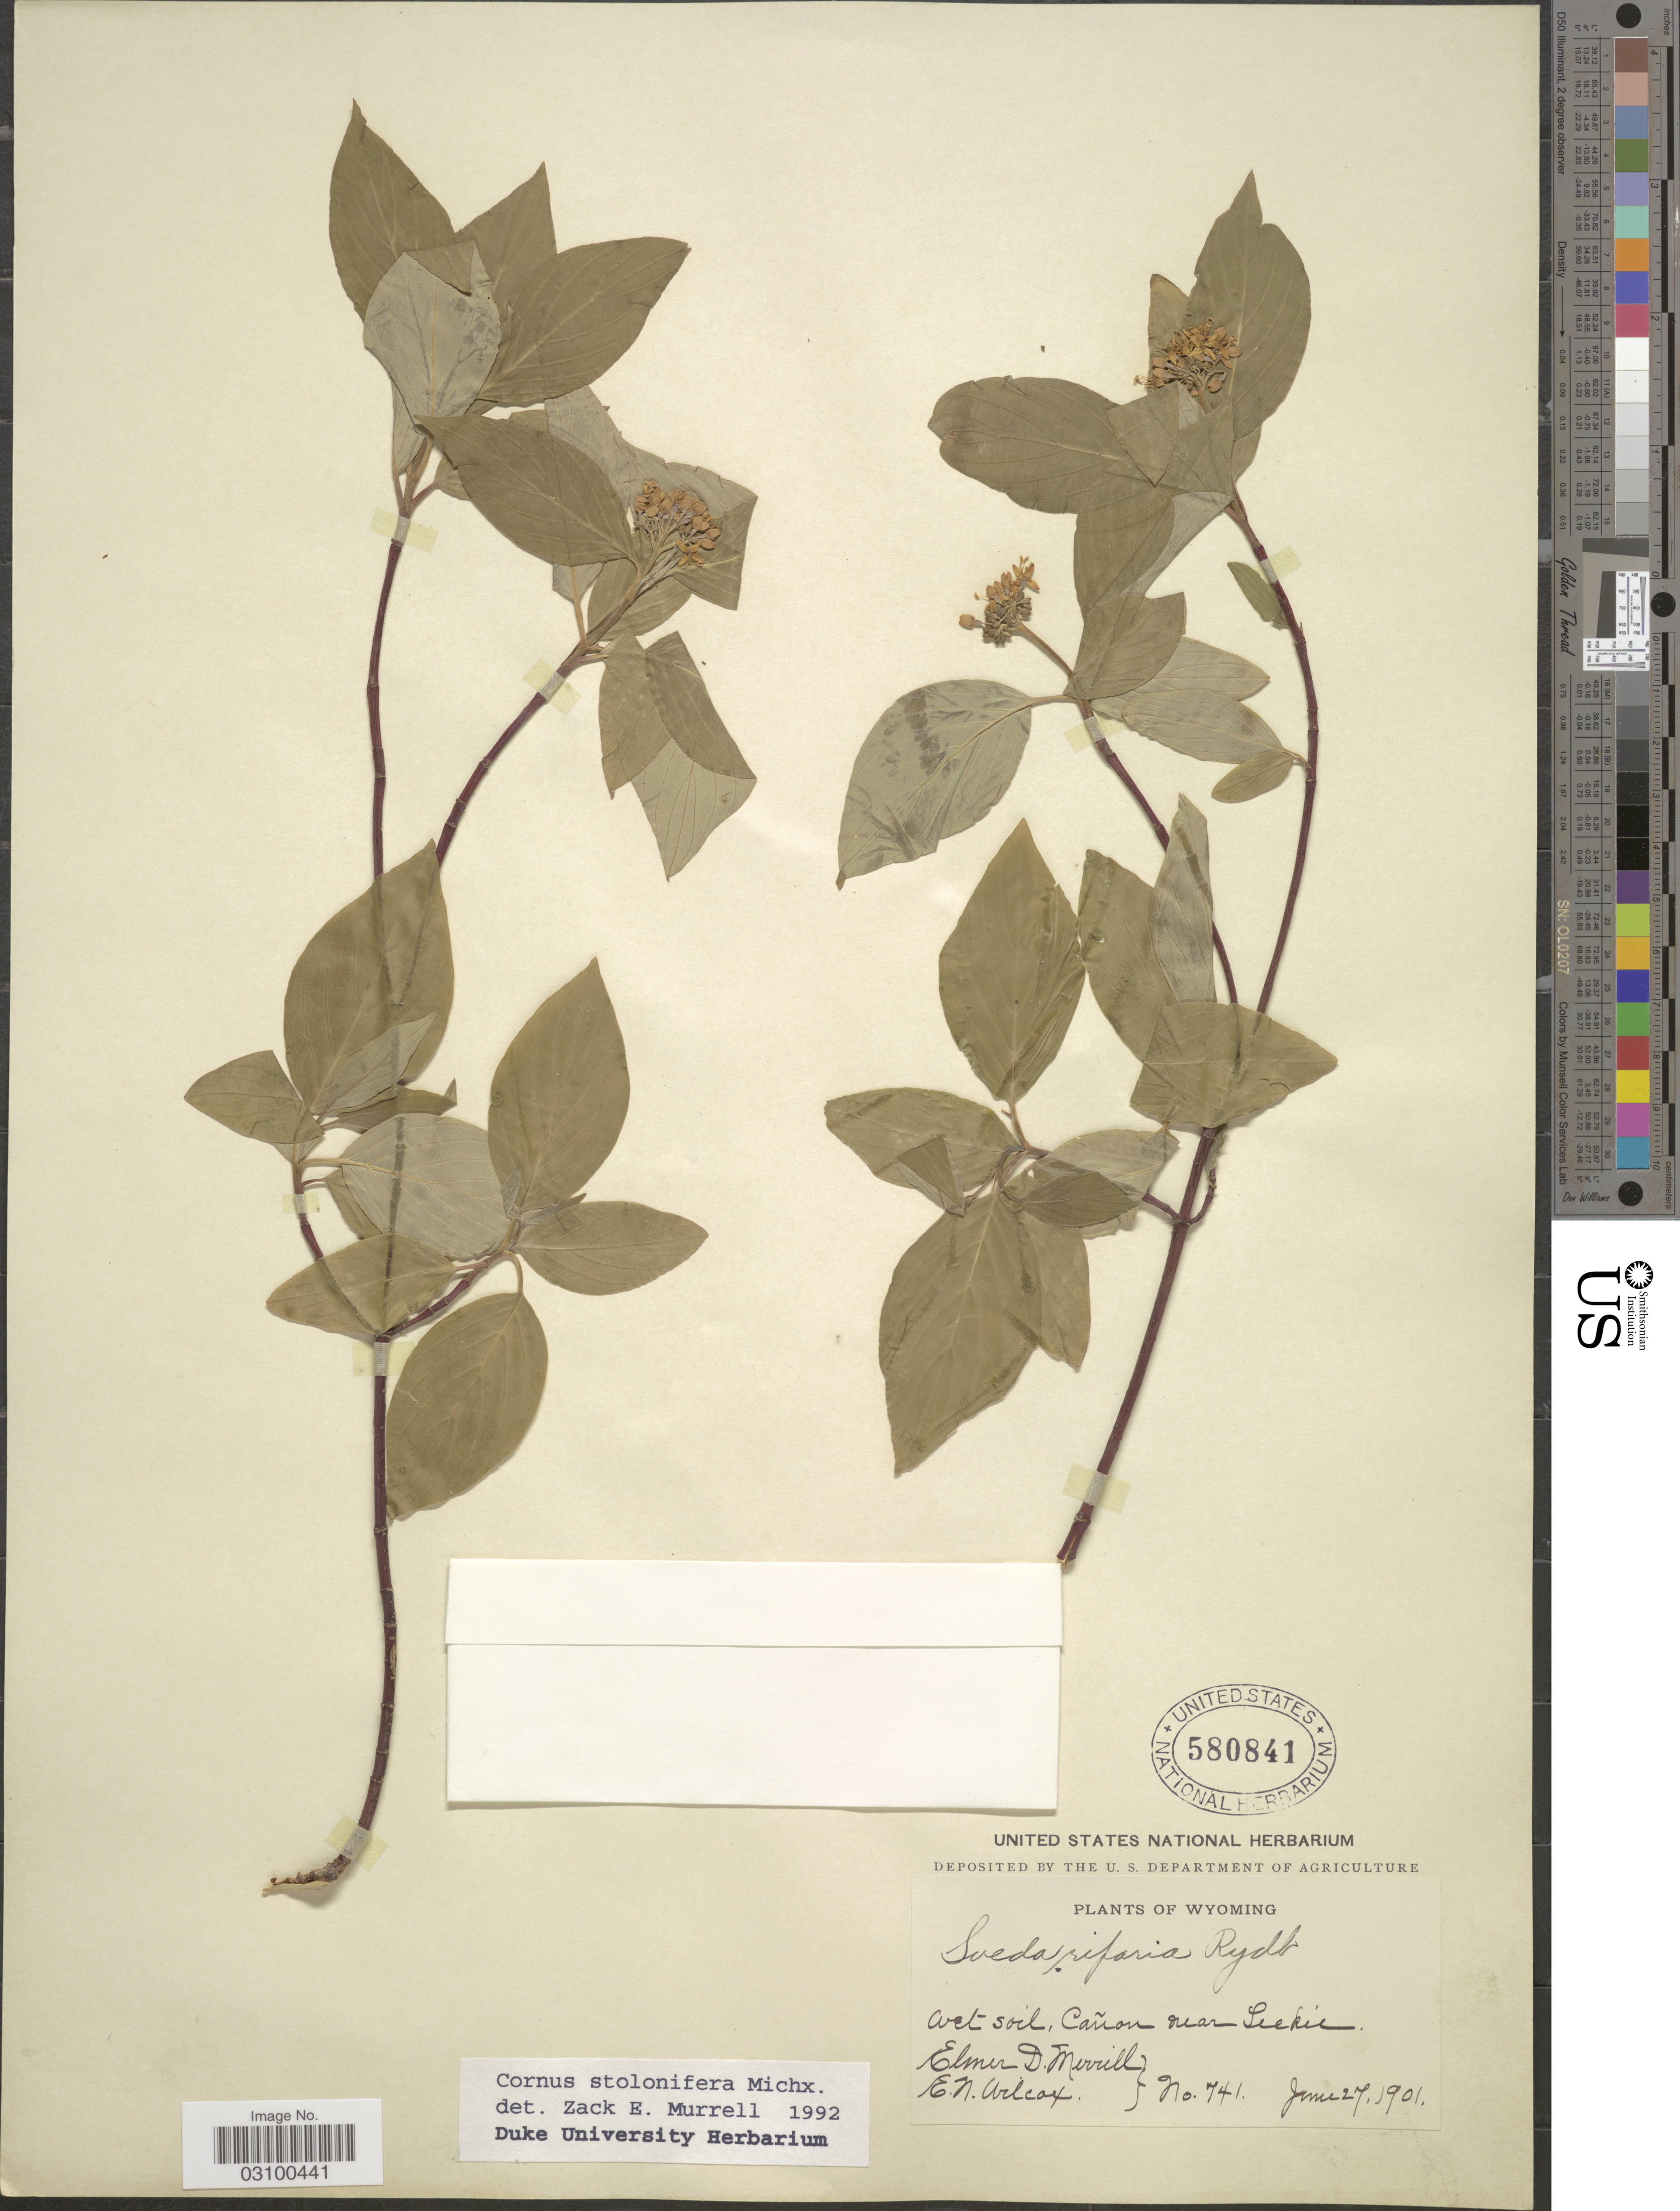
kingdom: Plantae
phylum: Tracheophyta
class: Magnoliopsida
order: Cornales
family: Cornaceae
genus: Cornus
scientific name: Cornus sericea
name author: L.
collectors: E. D. Merrill & E. Wilcox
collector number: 741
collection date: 1901-06-27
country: United States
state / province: Wyoming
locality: Cañon near Leckie.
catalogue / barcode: US 580841